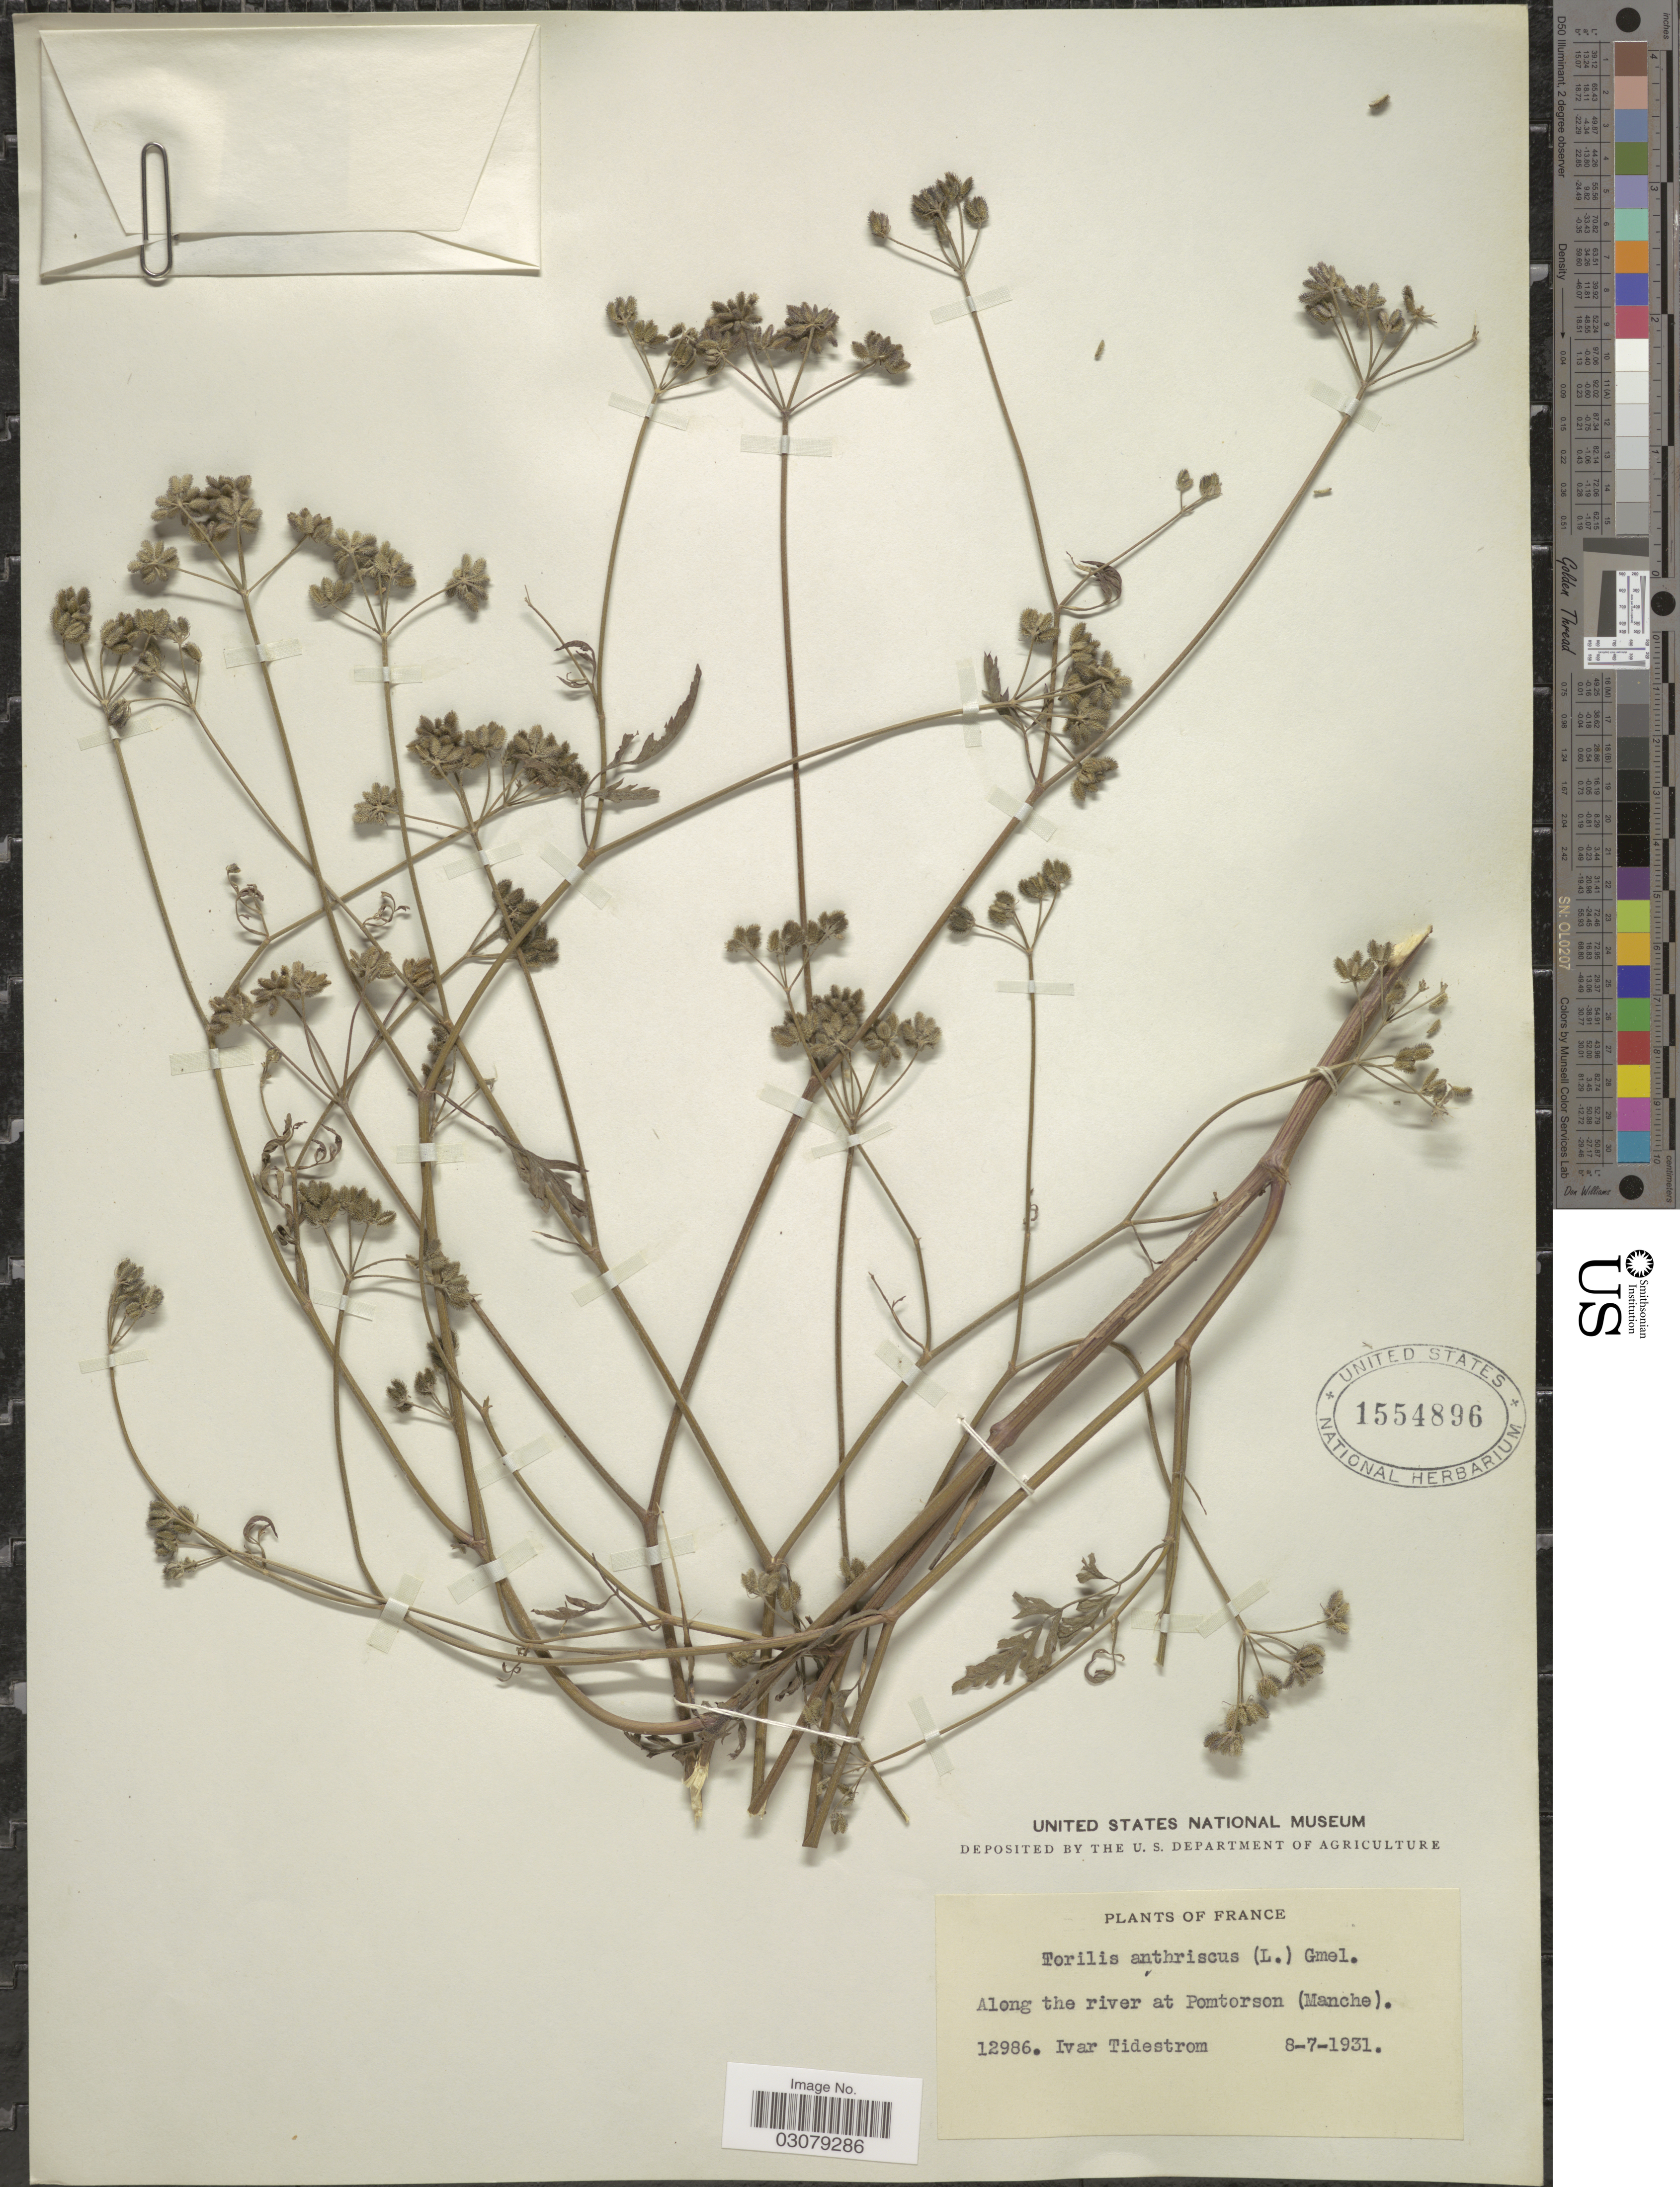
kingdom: Plantae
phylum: Tracheophyta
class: Magnoliopsida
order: Apiales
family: Apiaceae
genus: Torilis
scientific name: Torilis japonica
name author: (Houtt.) DC.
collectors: I. F. Tidestrom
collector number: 12986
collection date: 1931-07-08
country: France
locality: Along the river at Pomtorson (Manche).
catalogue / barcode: US 1554896